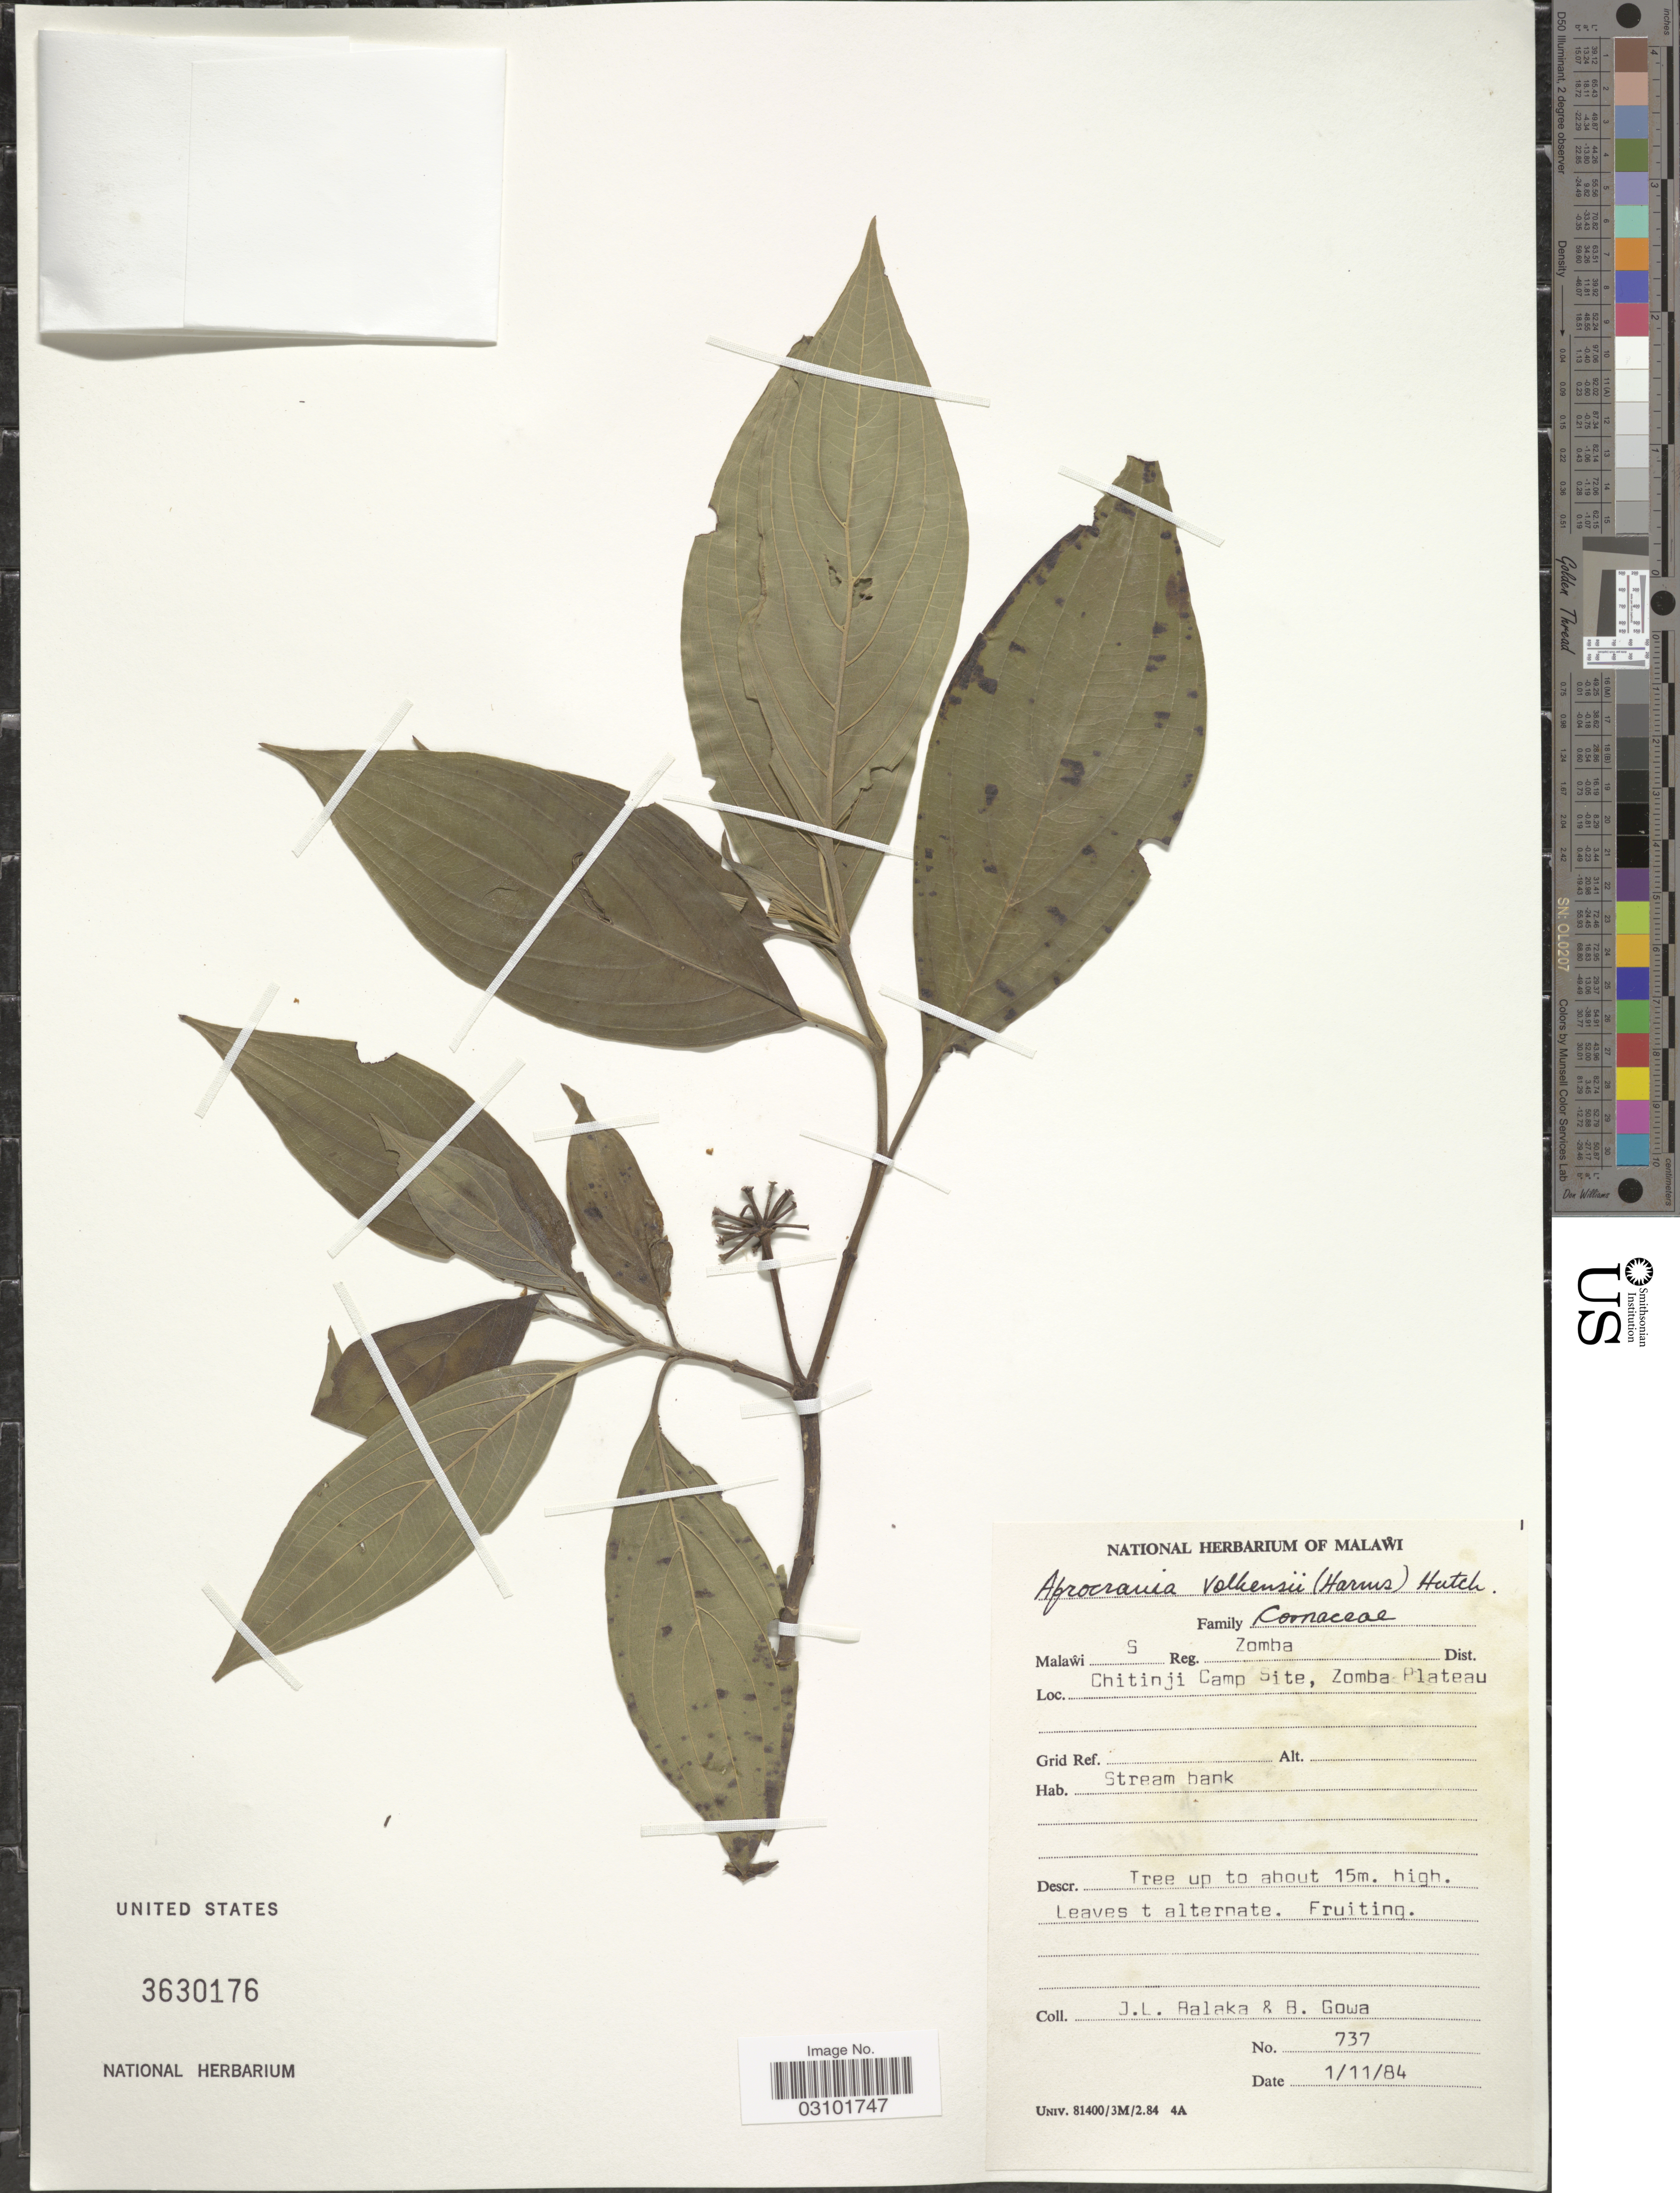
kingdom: Plantae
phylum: Tracheophyta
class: Magnoliopsida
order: Cornales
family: Cornaceae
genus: Cornus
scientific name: Cornus volkensii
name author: Harms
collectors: J. Balaka & B. Gowa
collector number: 737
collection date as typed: Transcribed d/m/y: 1/11/84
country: Malawi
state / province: Southern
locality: Malaŵi S Reg. Zomba Dist. Chitinji Camp Site, Zomba Plateau.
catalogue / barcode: US 3630176